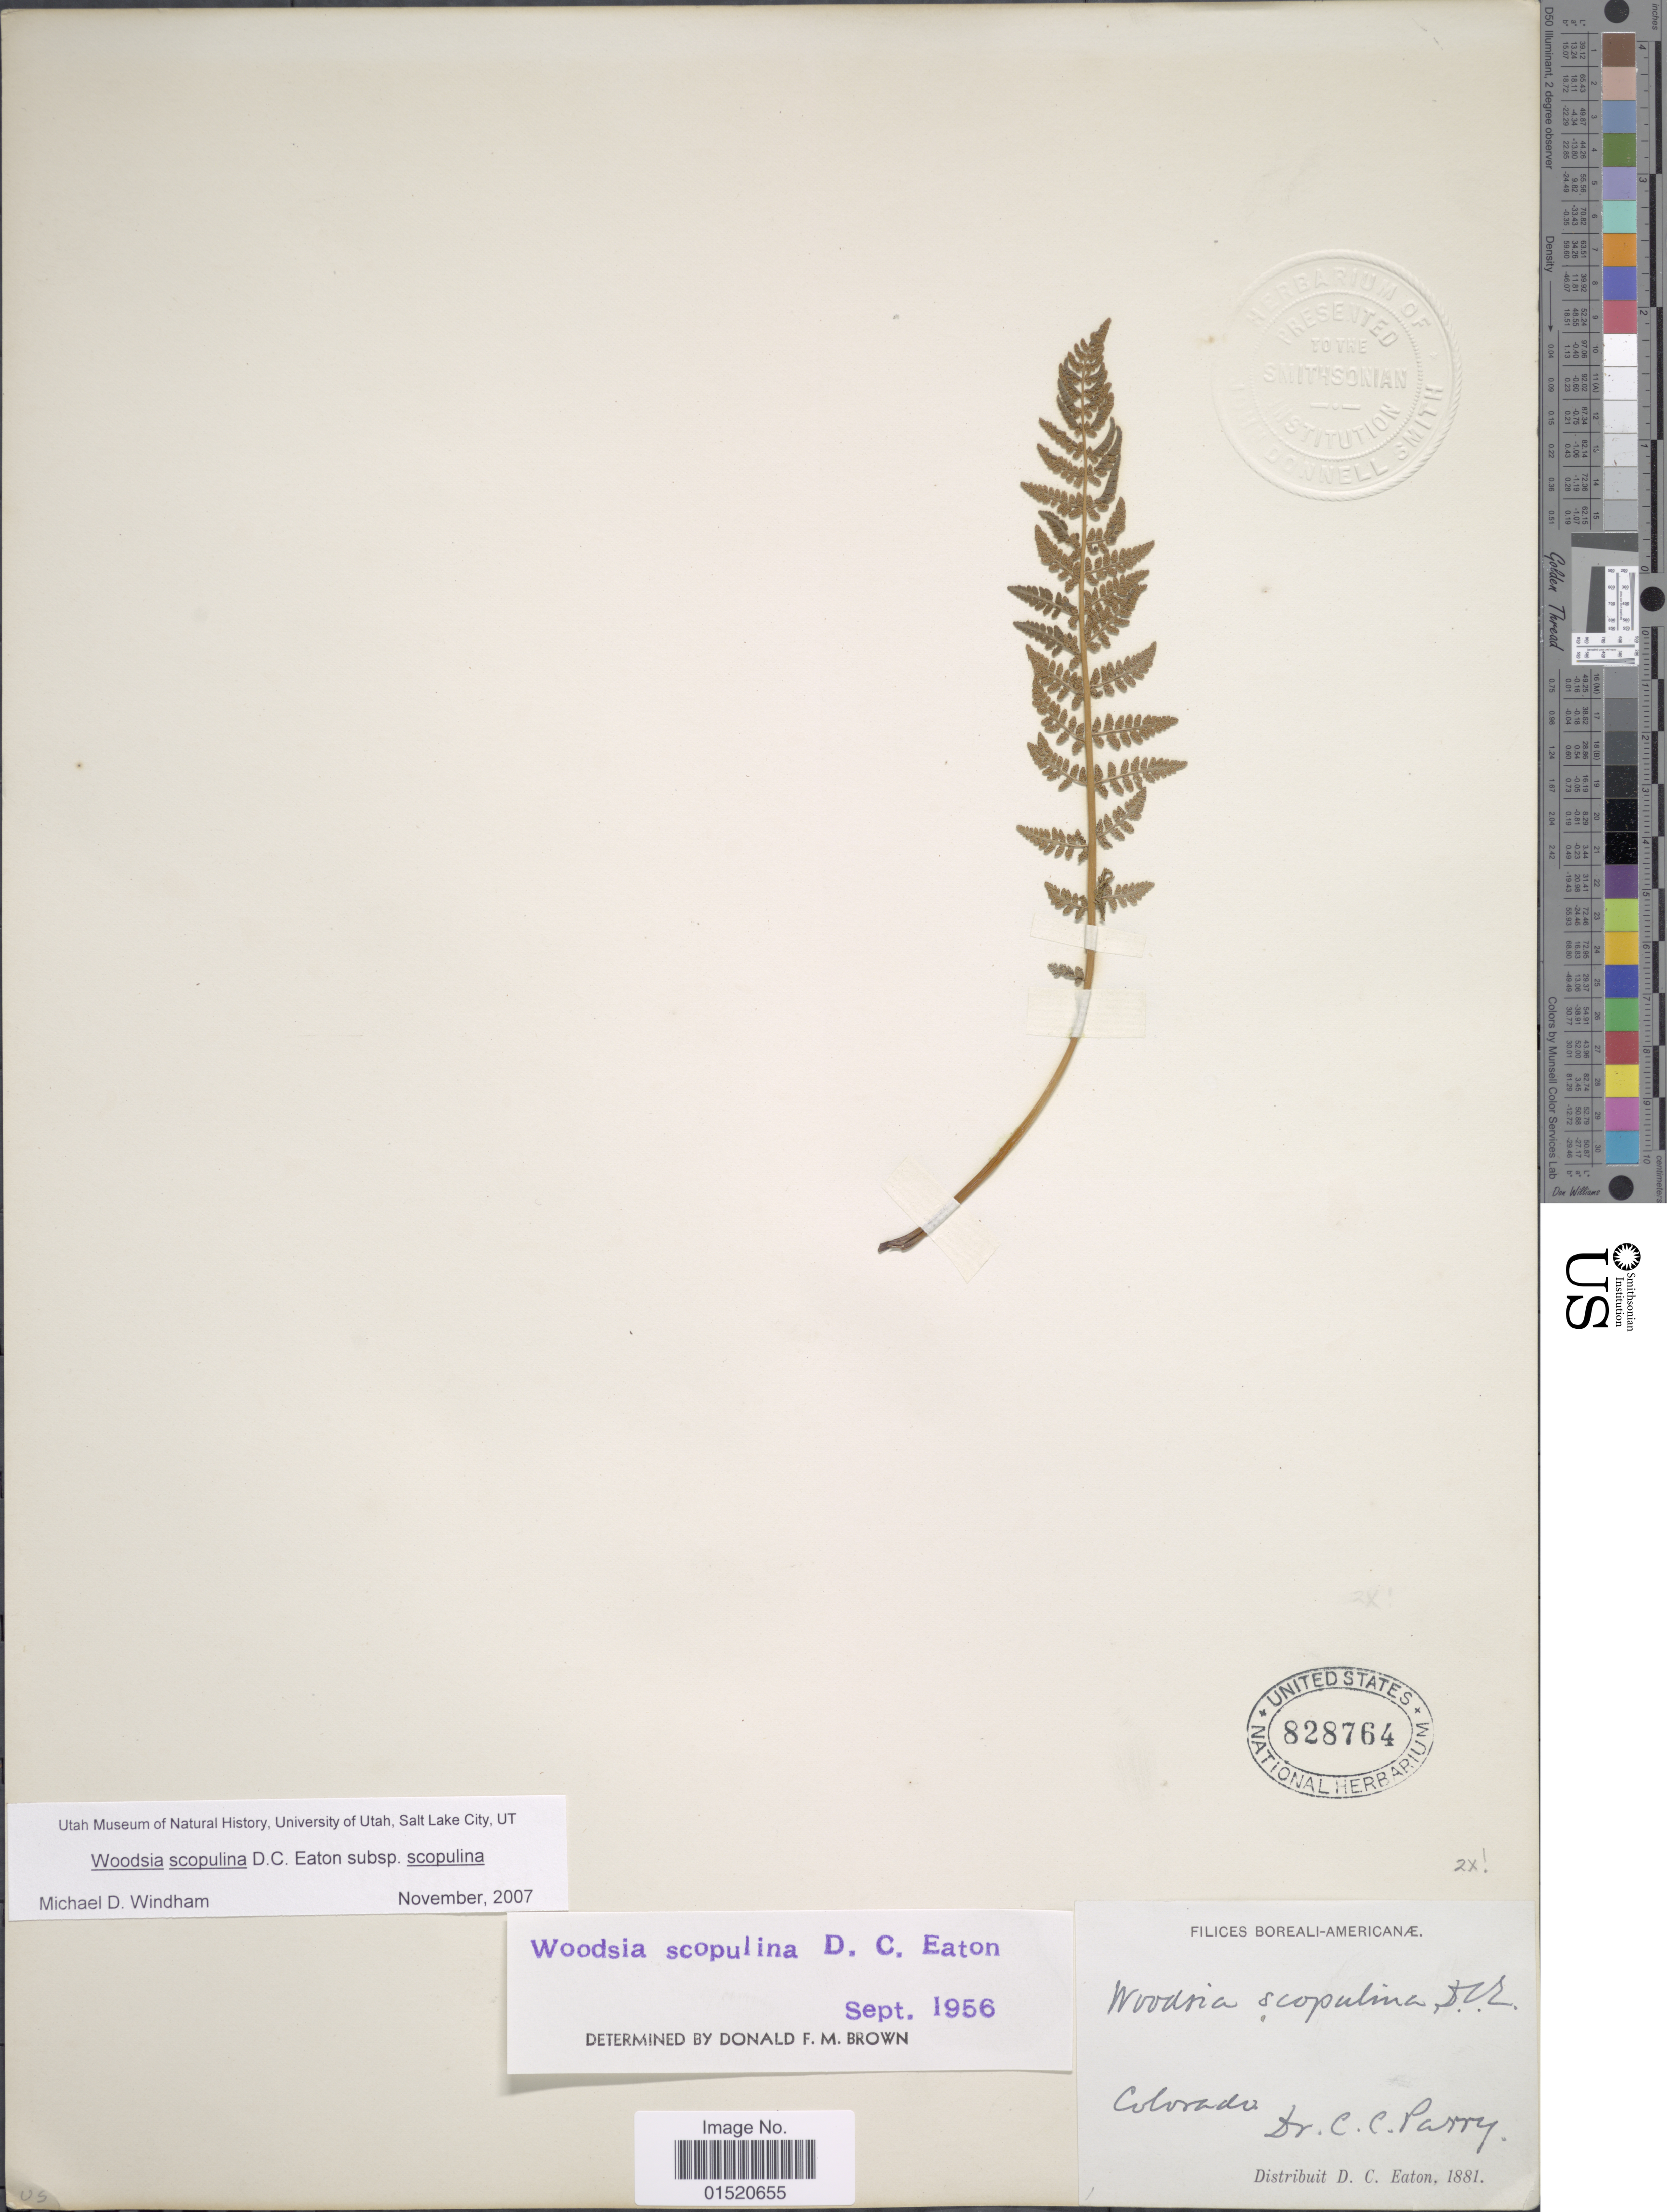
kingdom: Plantae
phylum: Tracheophyta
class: Polypodiopsida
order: Polypodiales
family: Woodsiaceae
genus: Woodsia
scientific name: Woodsia scopulina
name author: D.C. Eaton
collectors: C. C. Parry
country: United States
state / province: Colorado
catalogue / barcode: US 828764